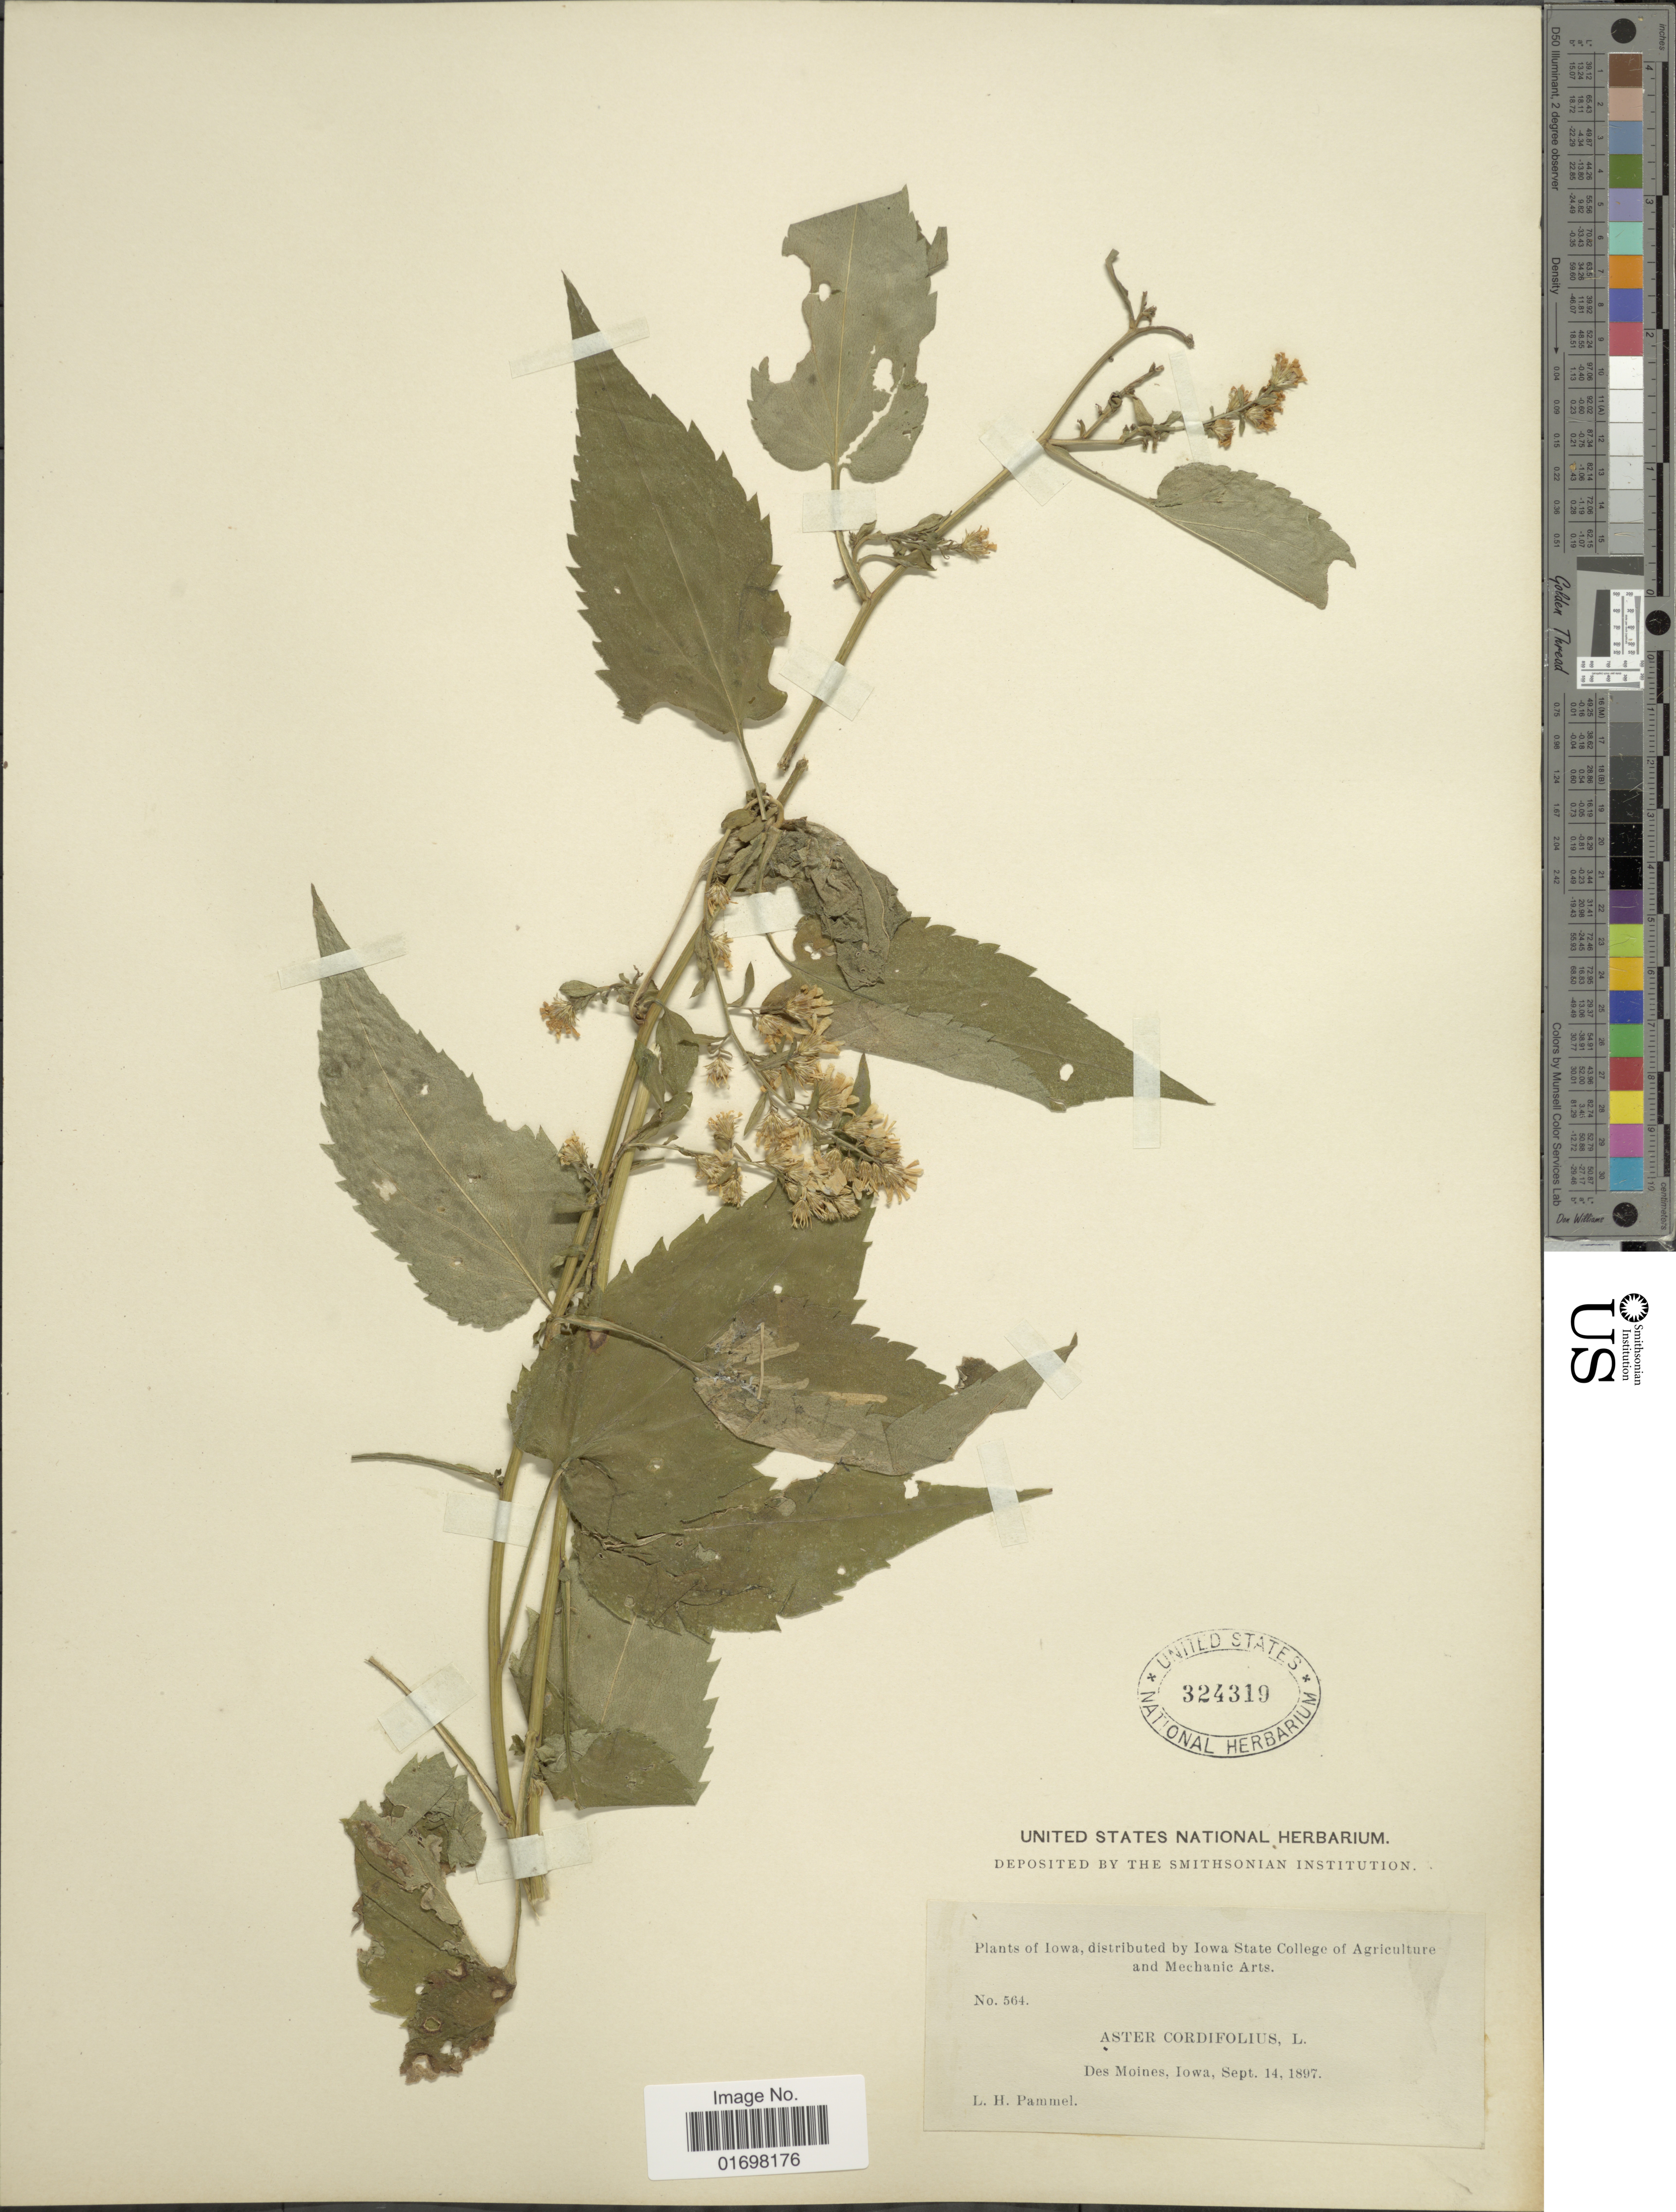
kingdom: Plantae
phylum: Tracheophyta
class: Magnoliopsida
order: Asterales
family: Asteraceae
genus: Symphyotrichum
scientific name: Symphyotrichum cordifolium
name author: (L.) G.L. Nesom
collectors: L. Pammel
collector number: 564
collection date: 1897-09-14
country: United States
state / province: Iowa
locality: Des Moines, Iowa.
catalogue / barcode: US 324319